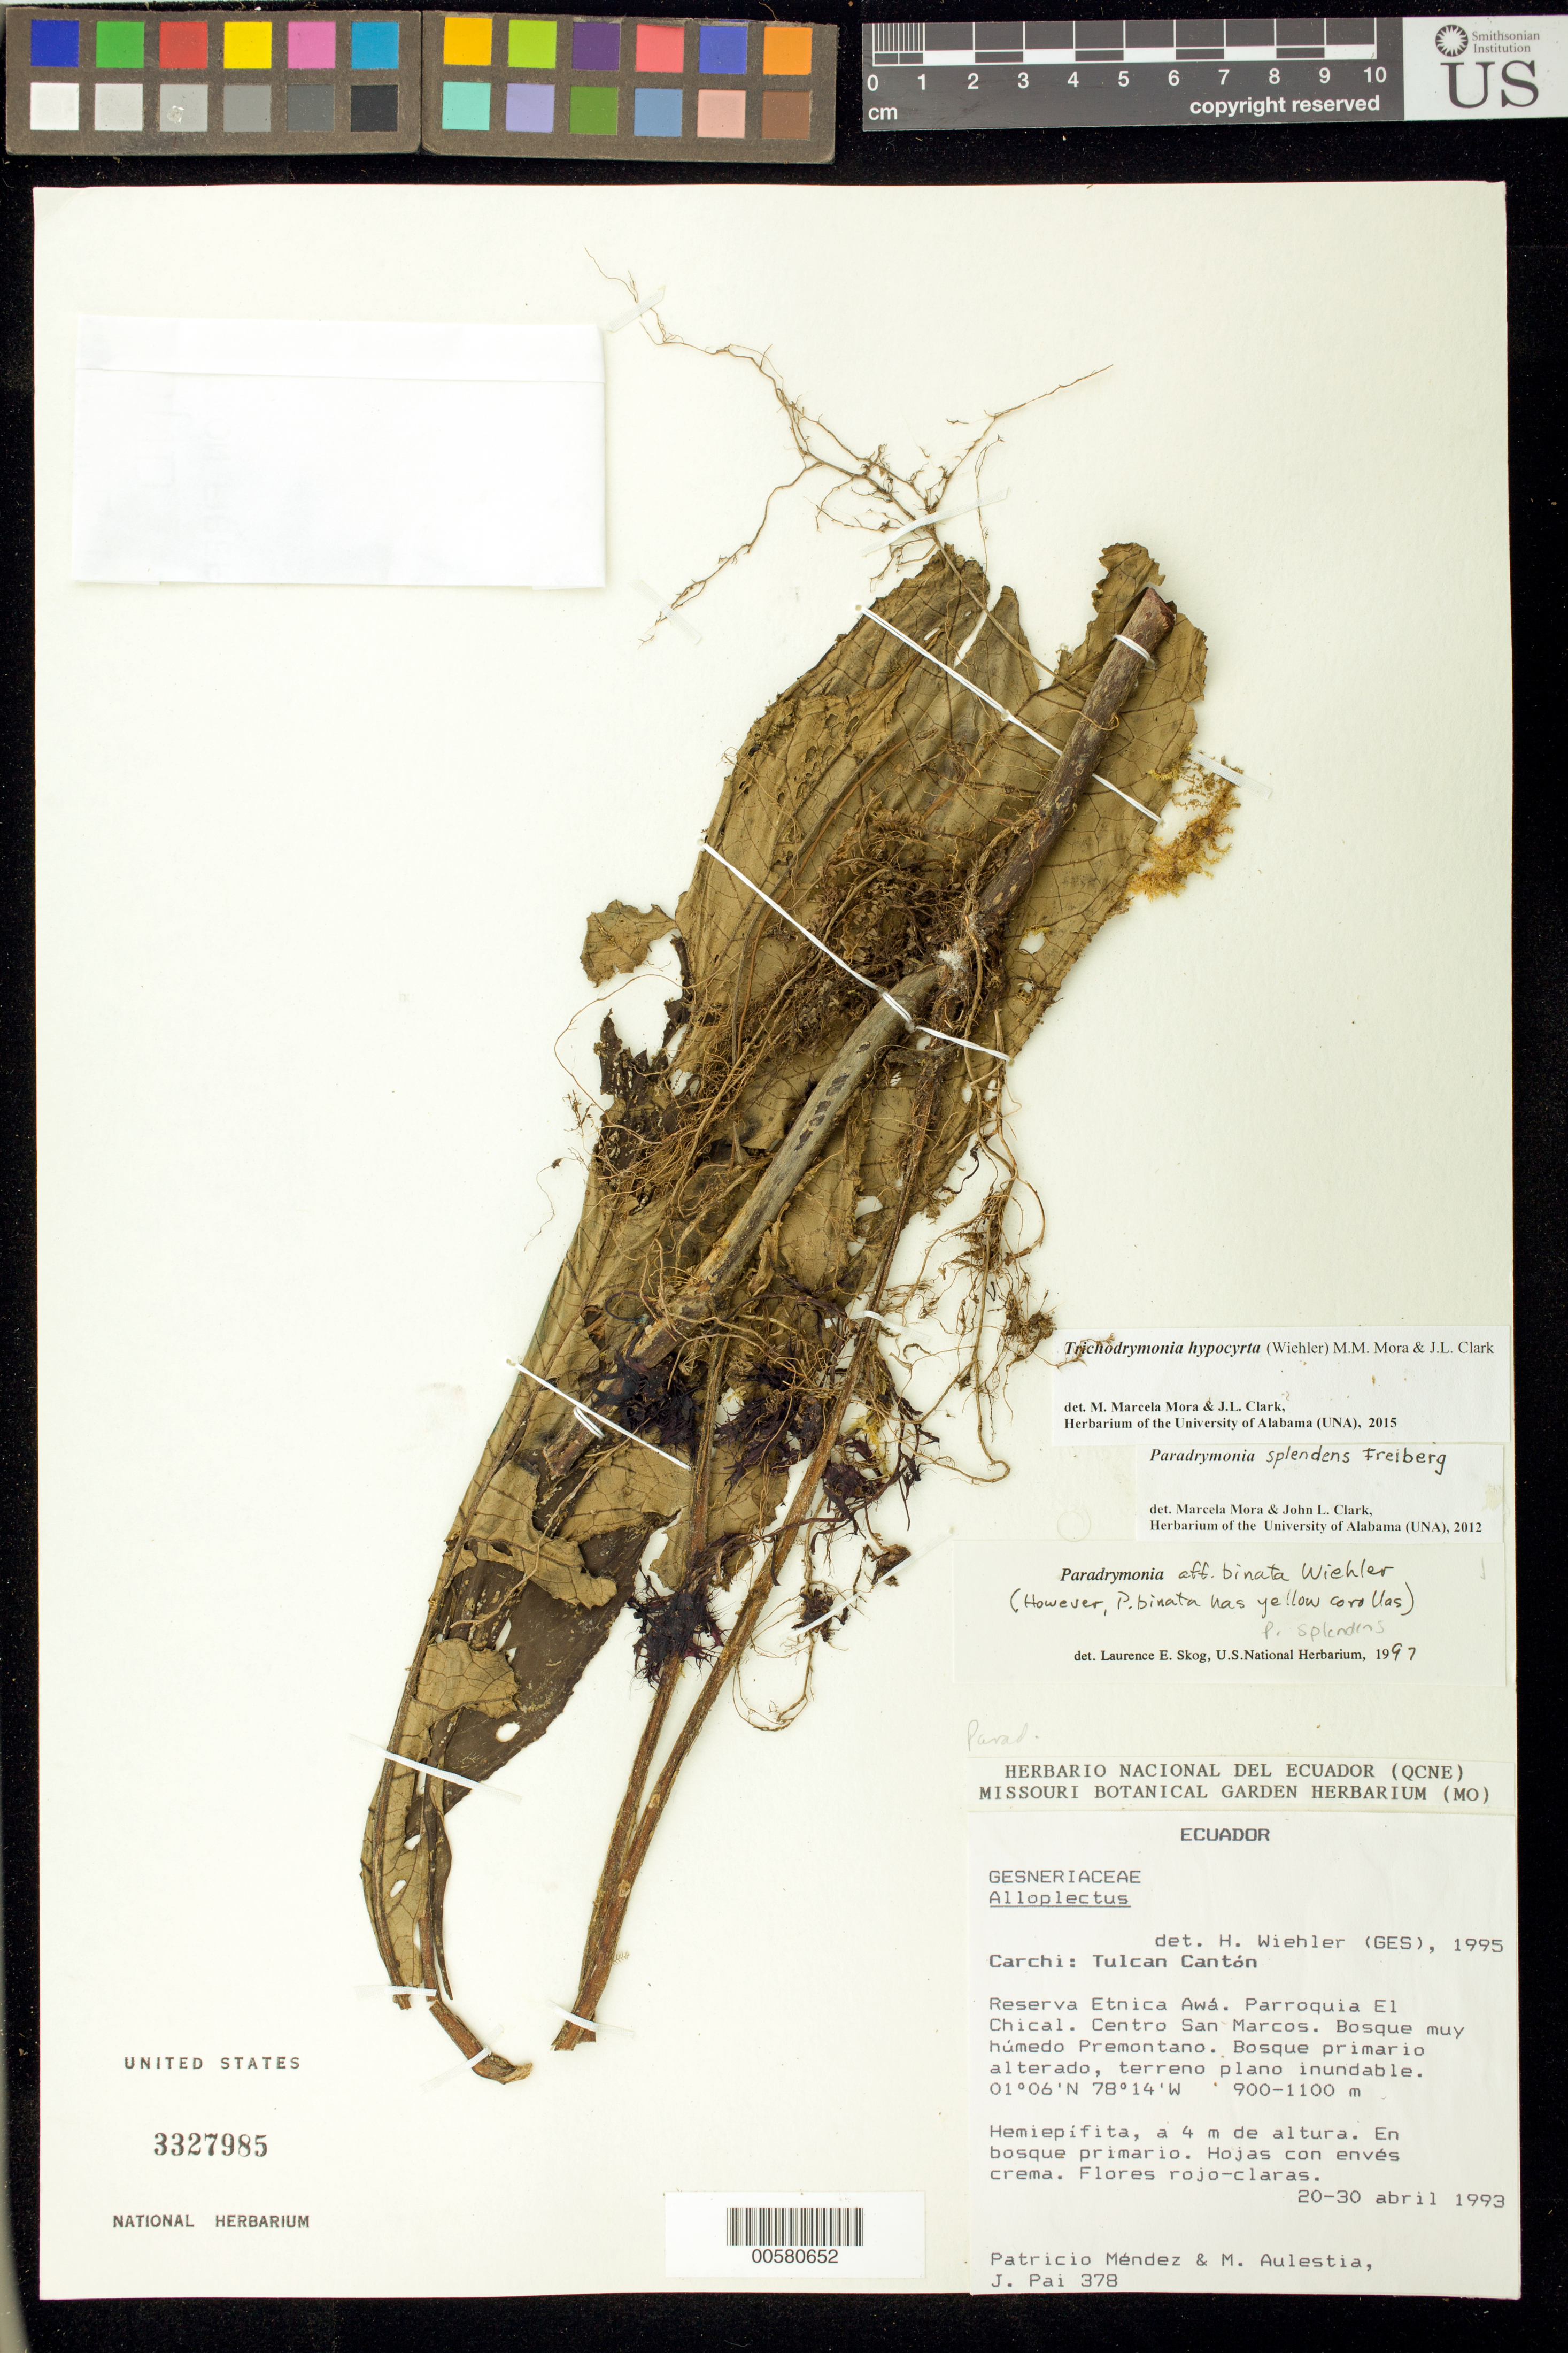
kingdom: Plantae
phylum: Tracheophyta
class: Magnoliopsida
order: Lamiales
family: Gesneriaceae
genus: Trichodrymonia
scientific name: Trichodrymonia hypocyrta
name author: (Wiehler) M.M. Mora & J.L. Clark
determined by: Mora, M. M.; Clark, J. L.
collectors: P. Méndez, M. Aulestia & J. Pai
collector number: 378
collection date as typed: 20-30 Apr 1993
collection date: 1993-04-20/1993-04-30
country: Ecuador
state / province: Carchi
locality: Tulcan Cantón: Reserva Etnica Awá, Parroquia El Chical, Centro San Marcos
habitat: Bosque muy húmedo premontano, bosque primario alterado, terreno plano inundable; en bosque primario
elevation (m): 900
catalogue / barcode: US 3327985